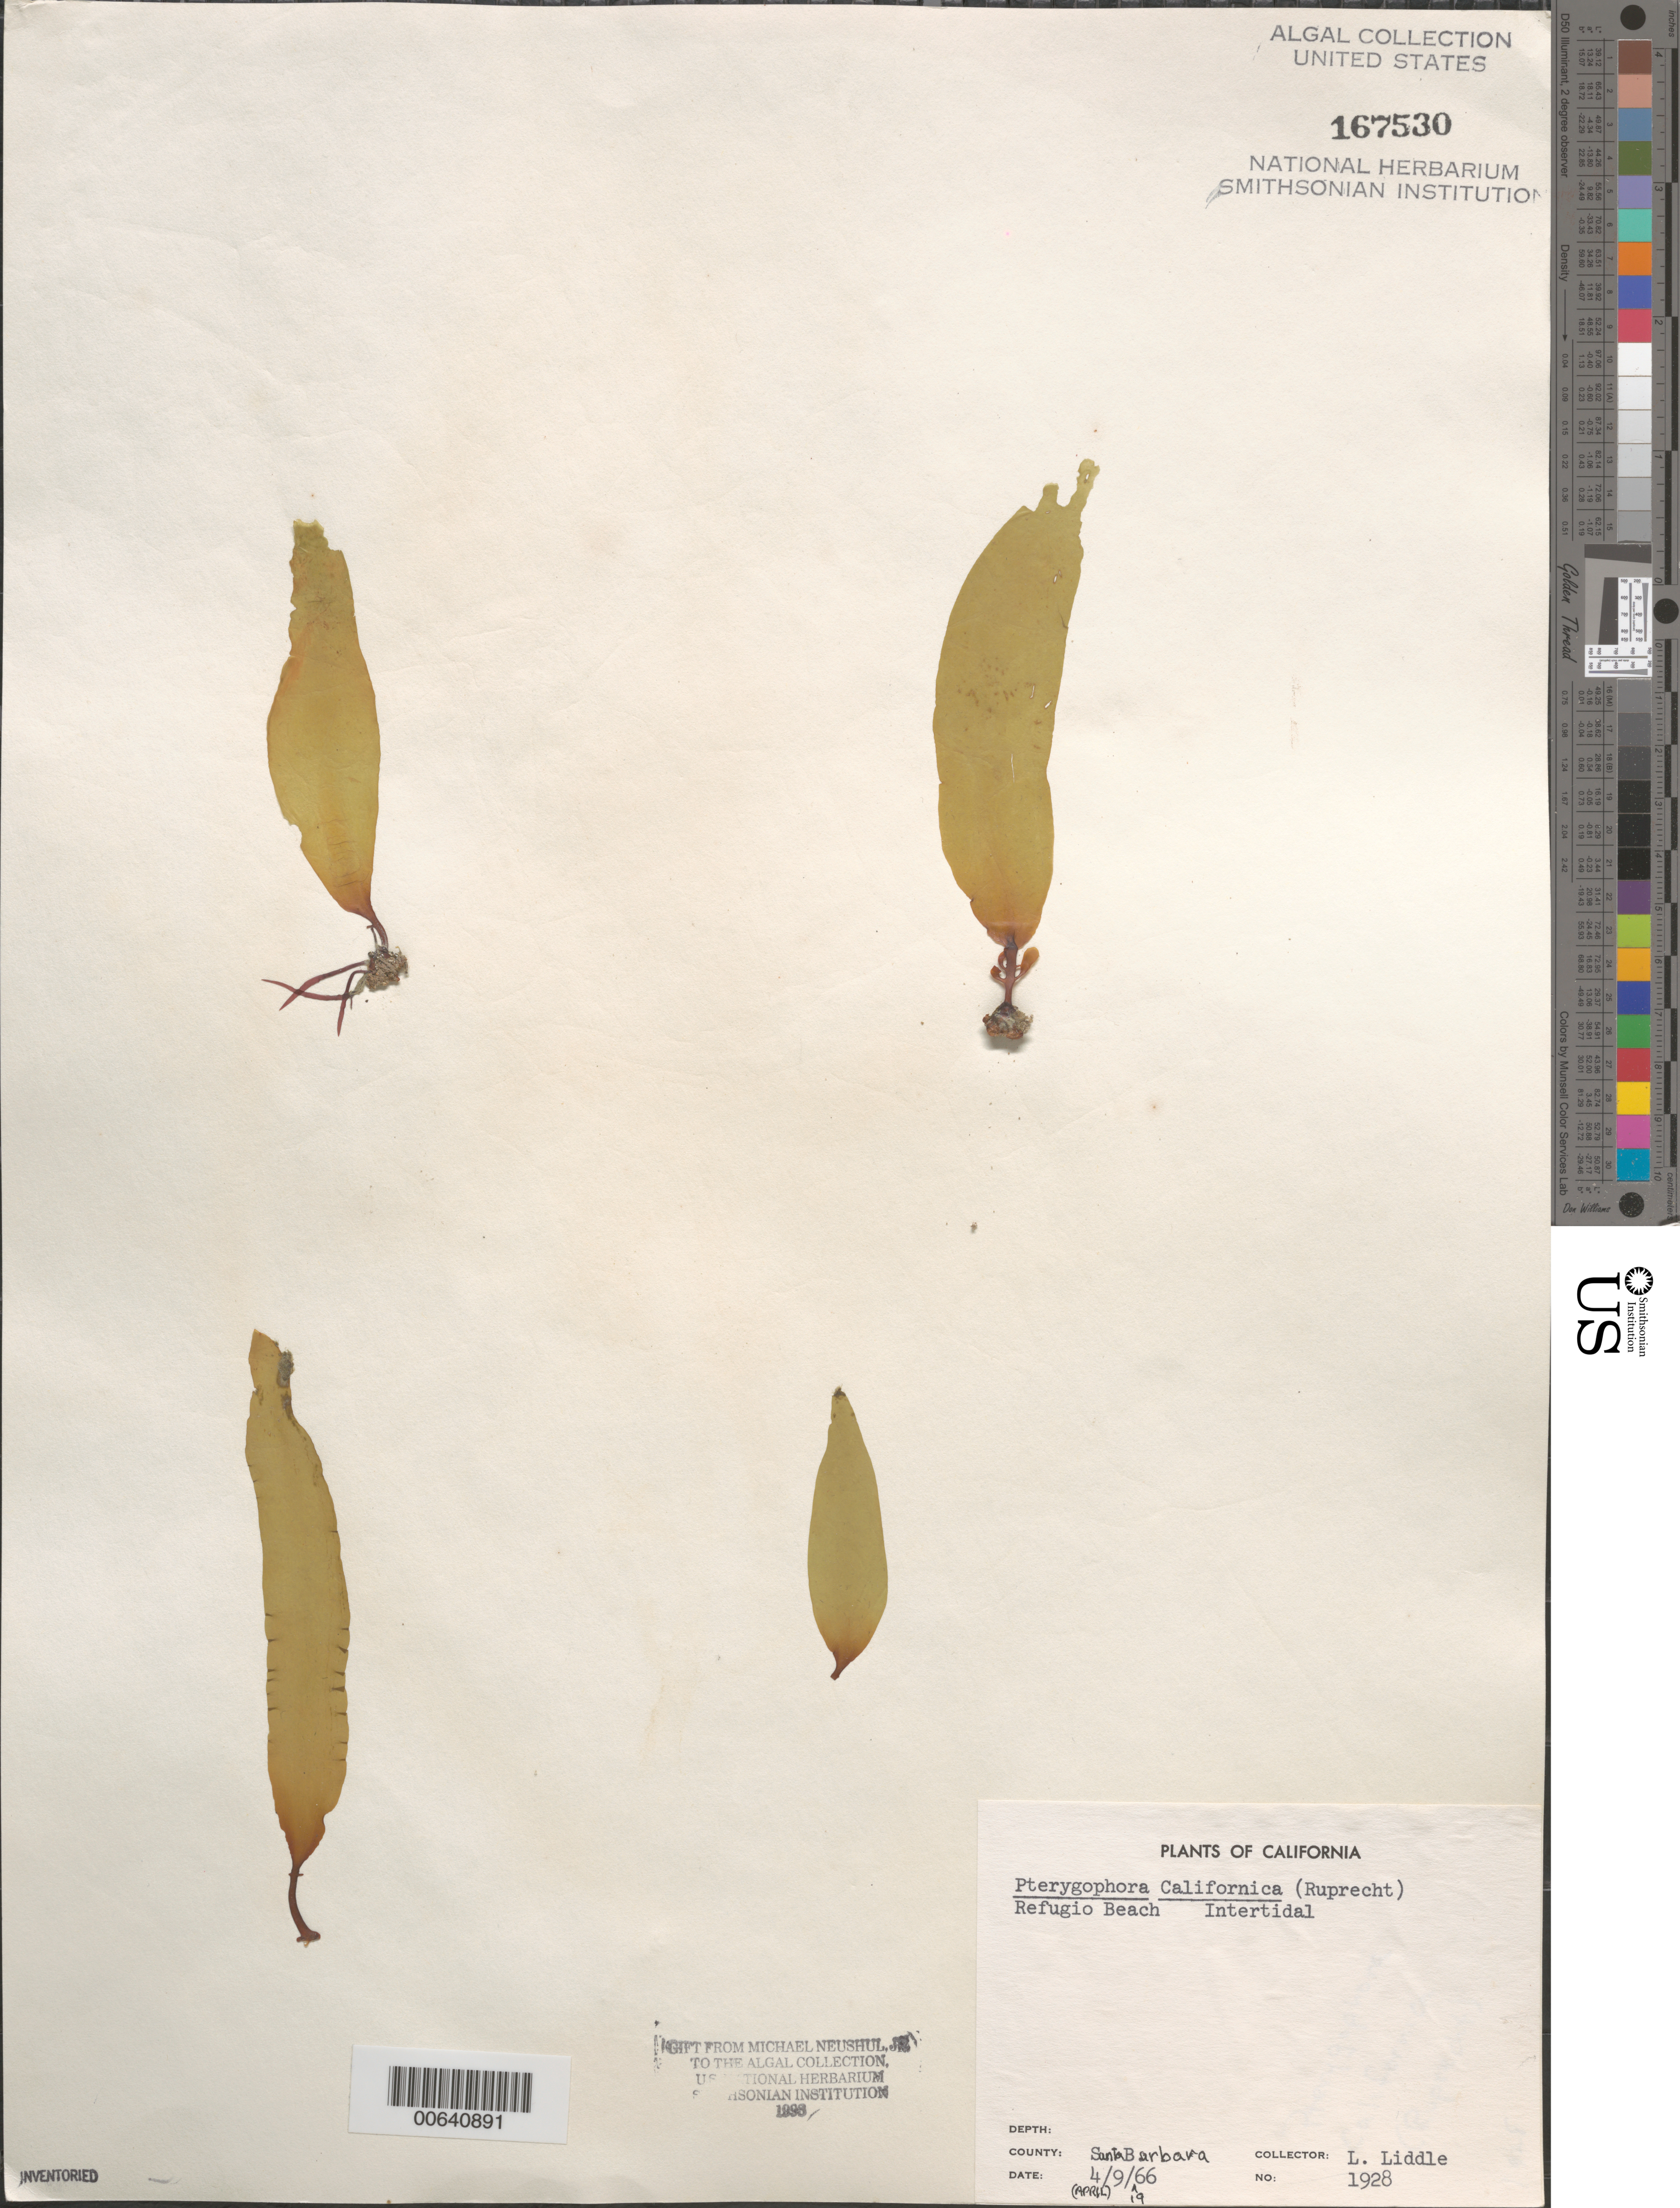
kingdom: Chromista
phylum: Ochrophyta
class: Phaeophyceae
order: Laminariales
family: Alariaceae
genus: Pterygophora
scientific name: Pterygophora californica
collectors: L. Liddle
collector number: Neushul 1928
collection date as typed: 09 Apr 1966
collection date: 1966-04-09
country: United States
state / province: California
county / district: Santa Barbara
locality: Refugio Beach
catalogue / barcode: US 167530